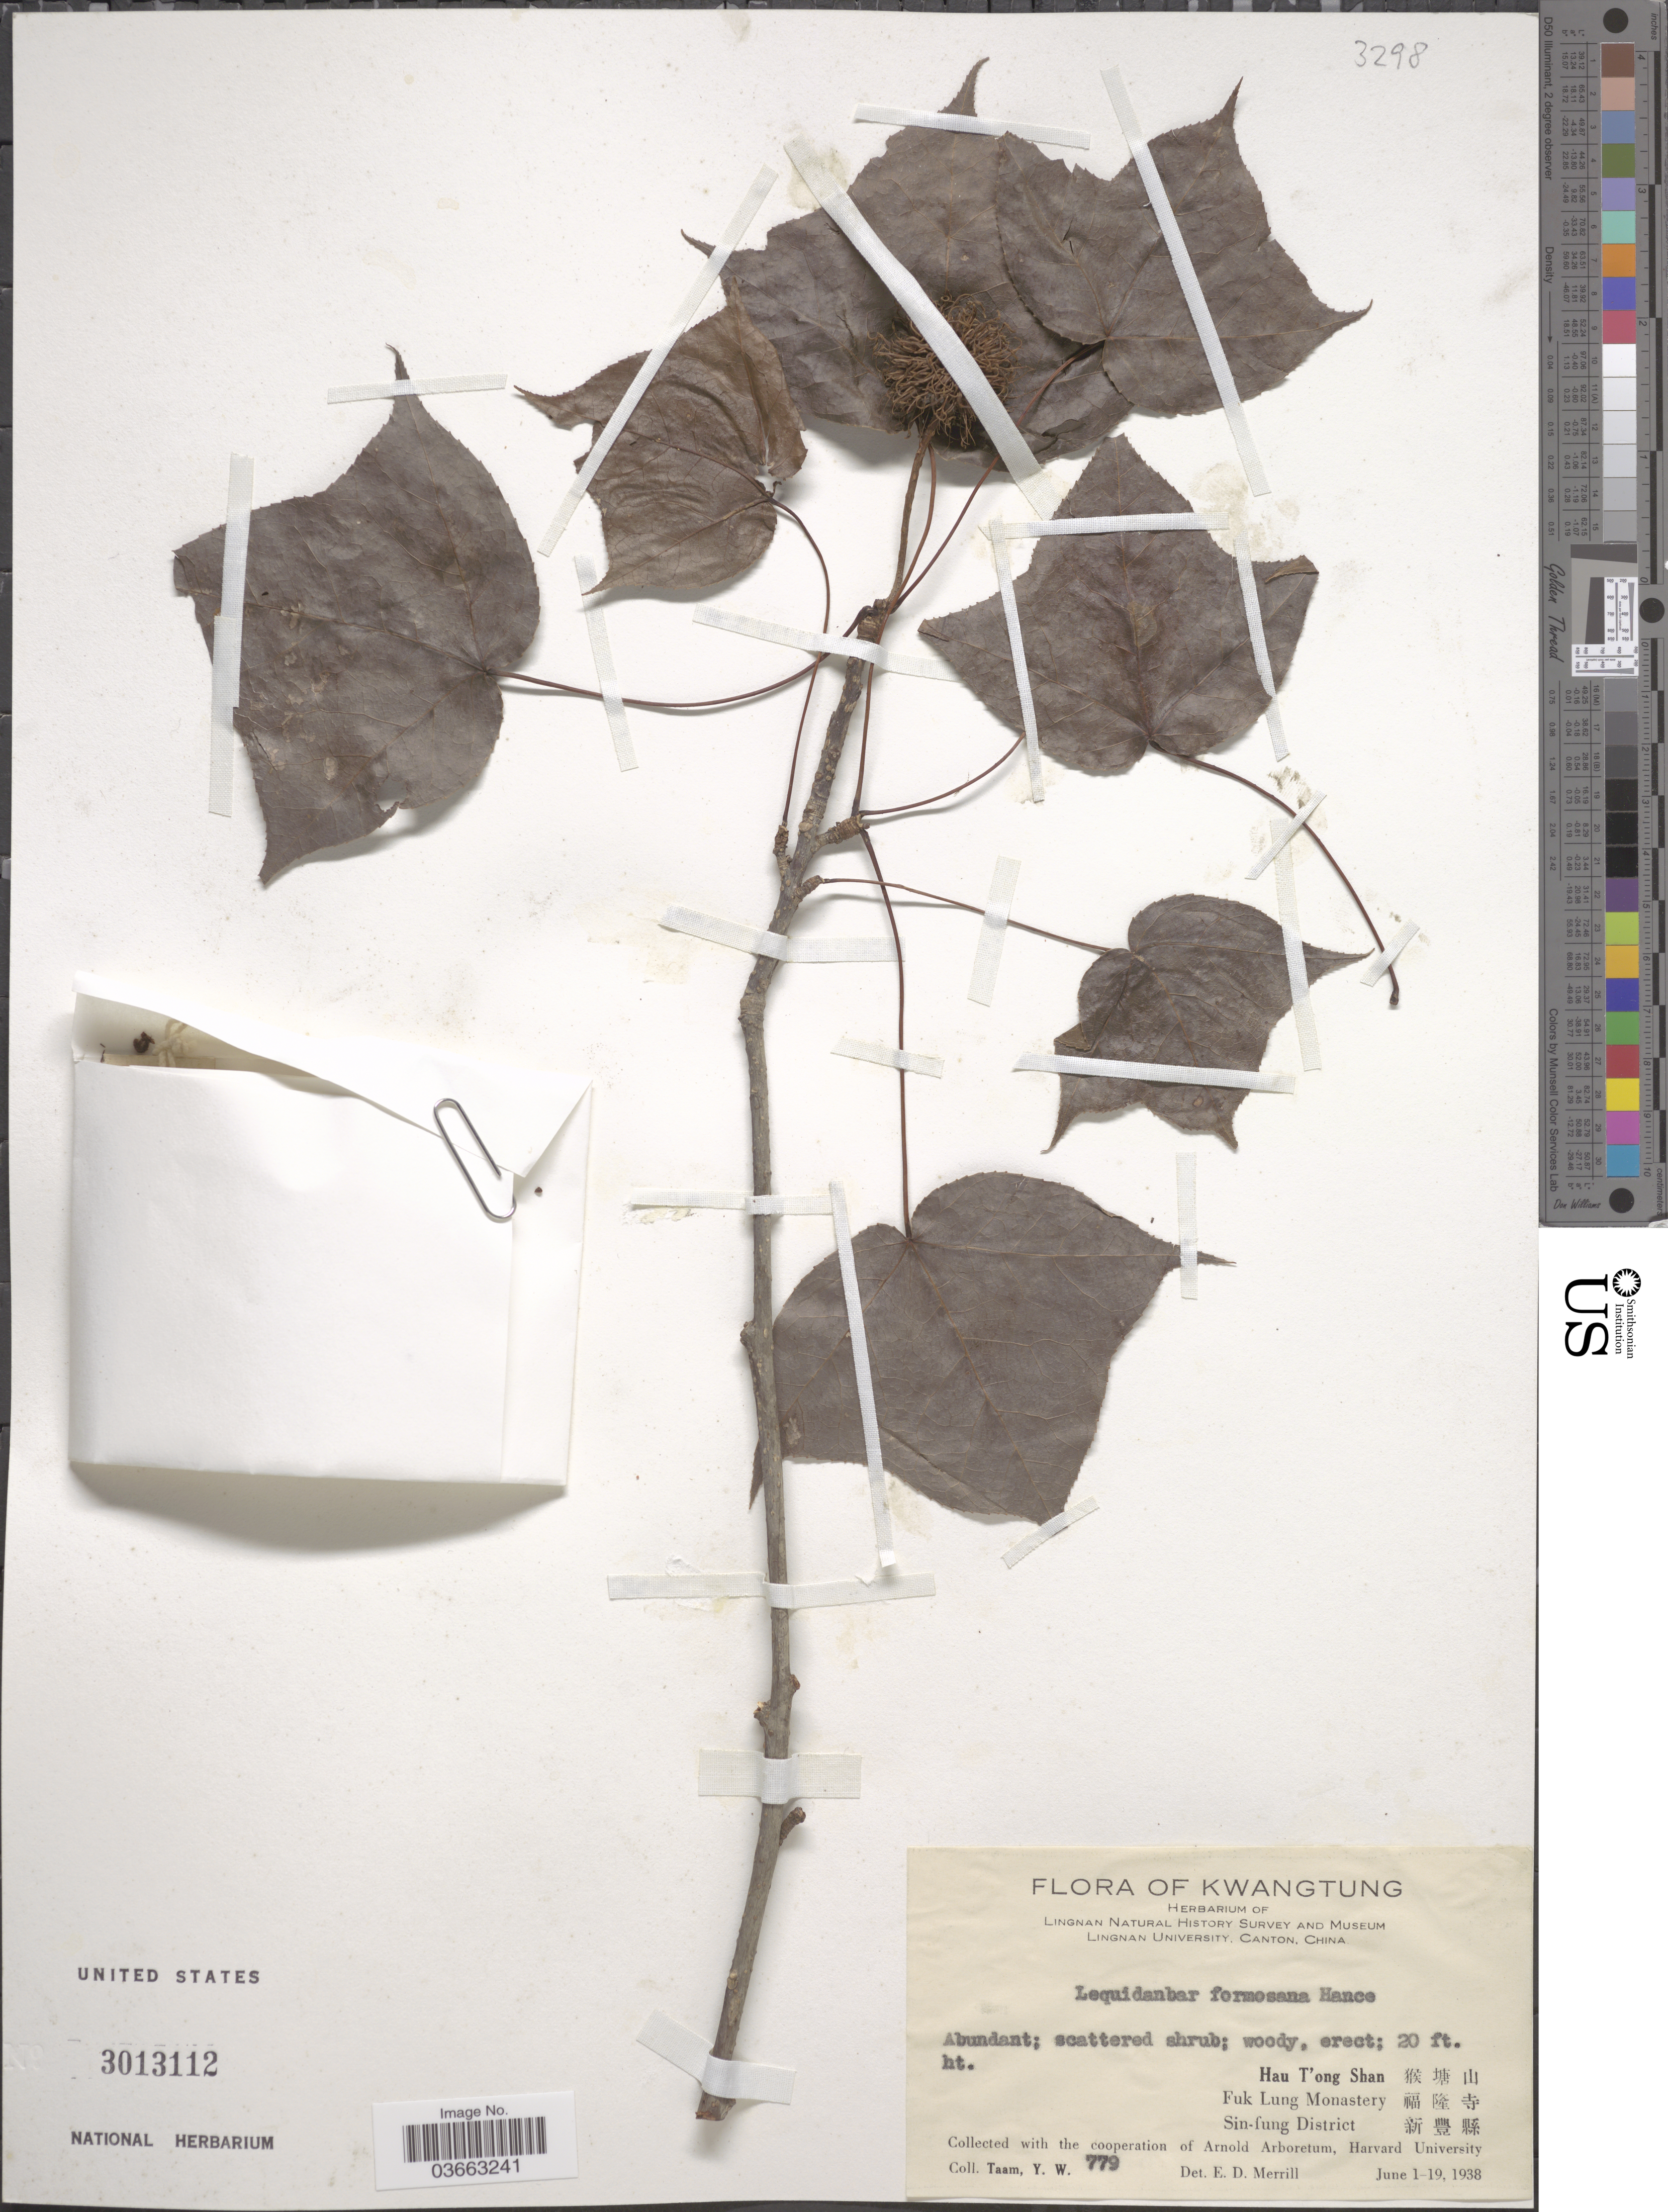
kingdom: Plantae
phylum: Tracheophyta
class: Magnoliopsida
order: Saxifragales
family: Altingiaceae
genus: Liquidambar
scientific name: Liquidambar formosana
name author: Hance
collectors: Y. W. Taam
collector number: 779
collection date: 1938-06-01/1938-06-19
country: China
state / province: Guangdong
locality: Kwangtung. Hau T'ong Shan X. Fuk Lung Monastery X. Sin-fung District X.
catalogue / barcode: US 3013112